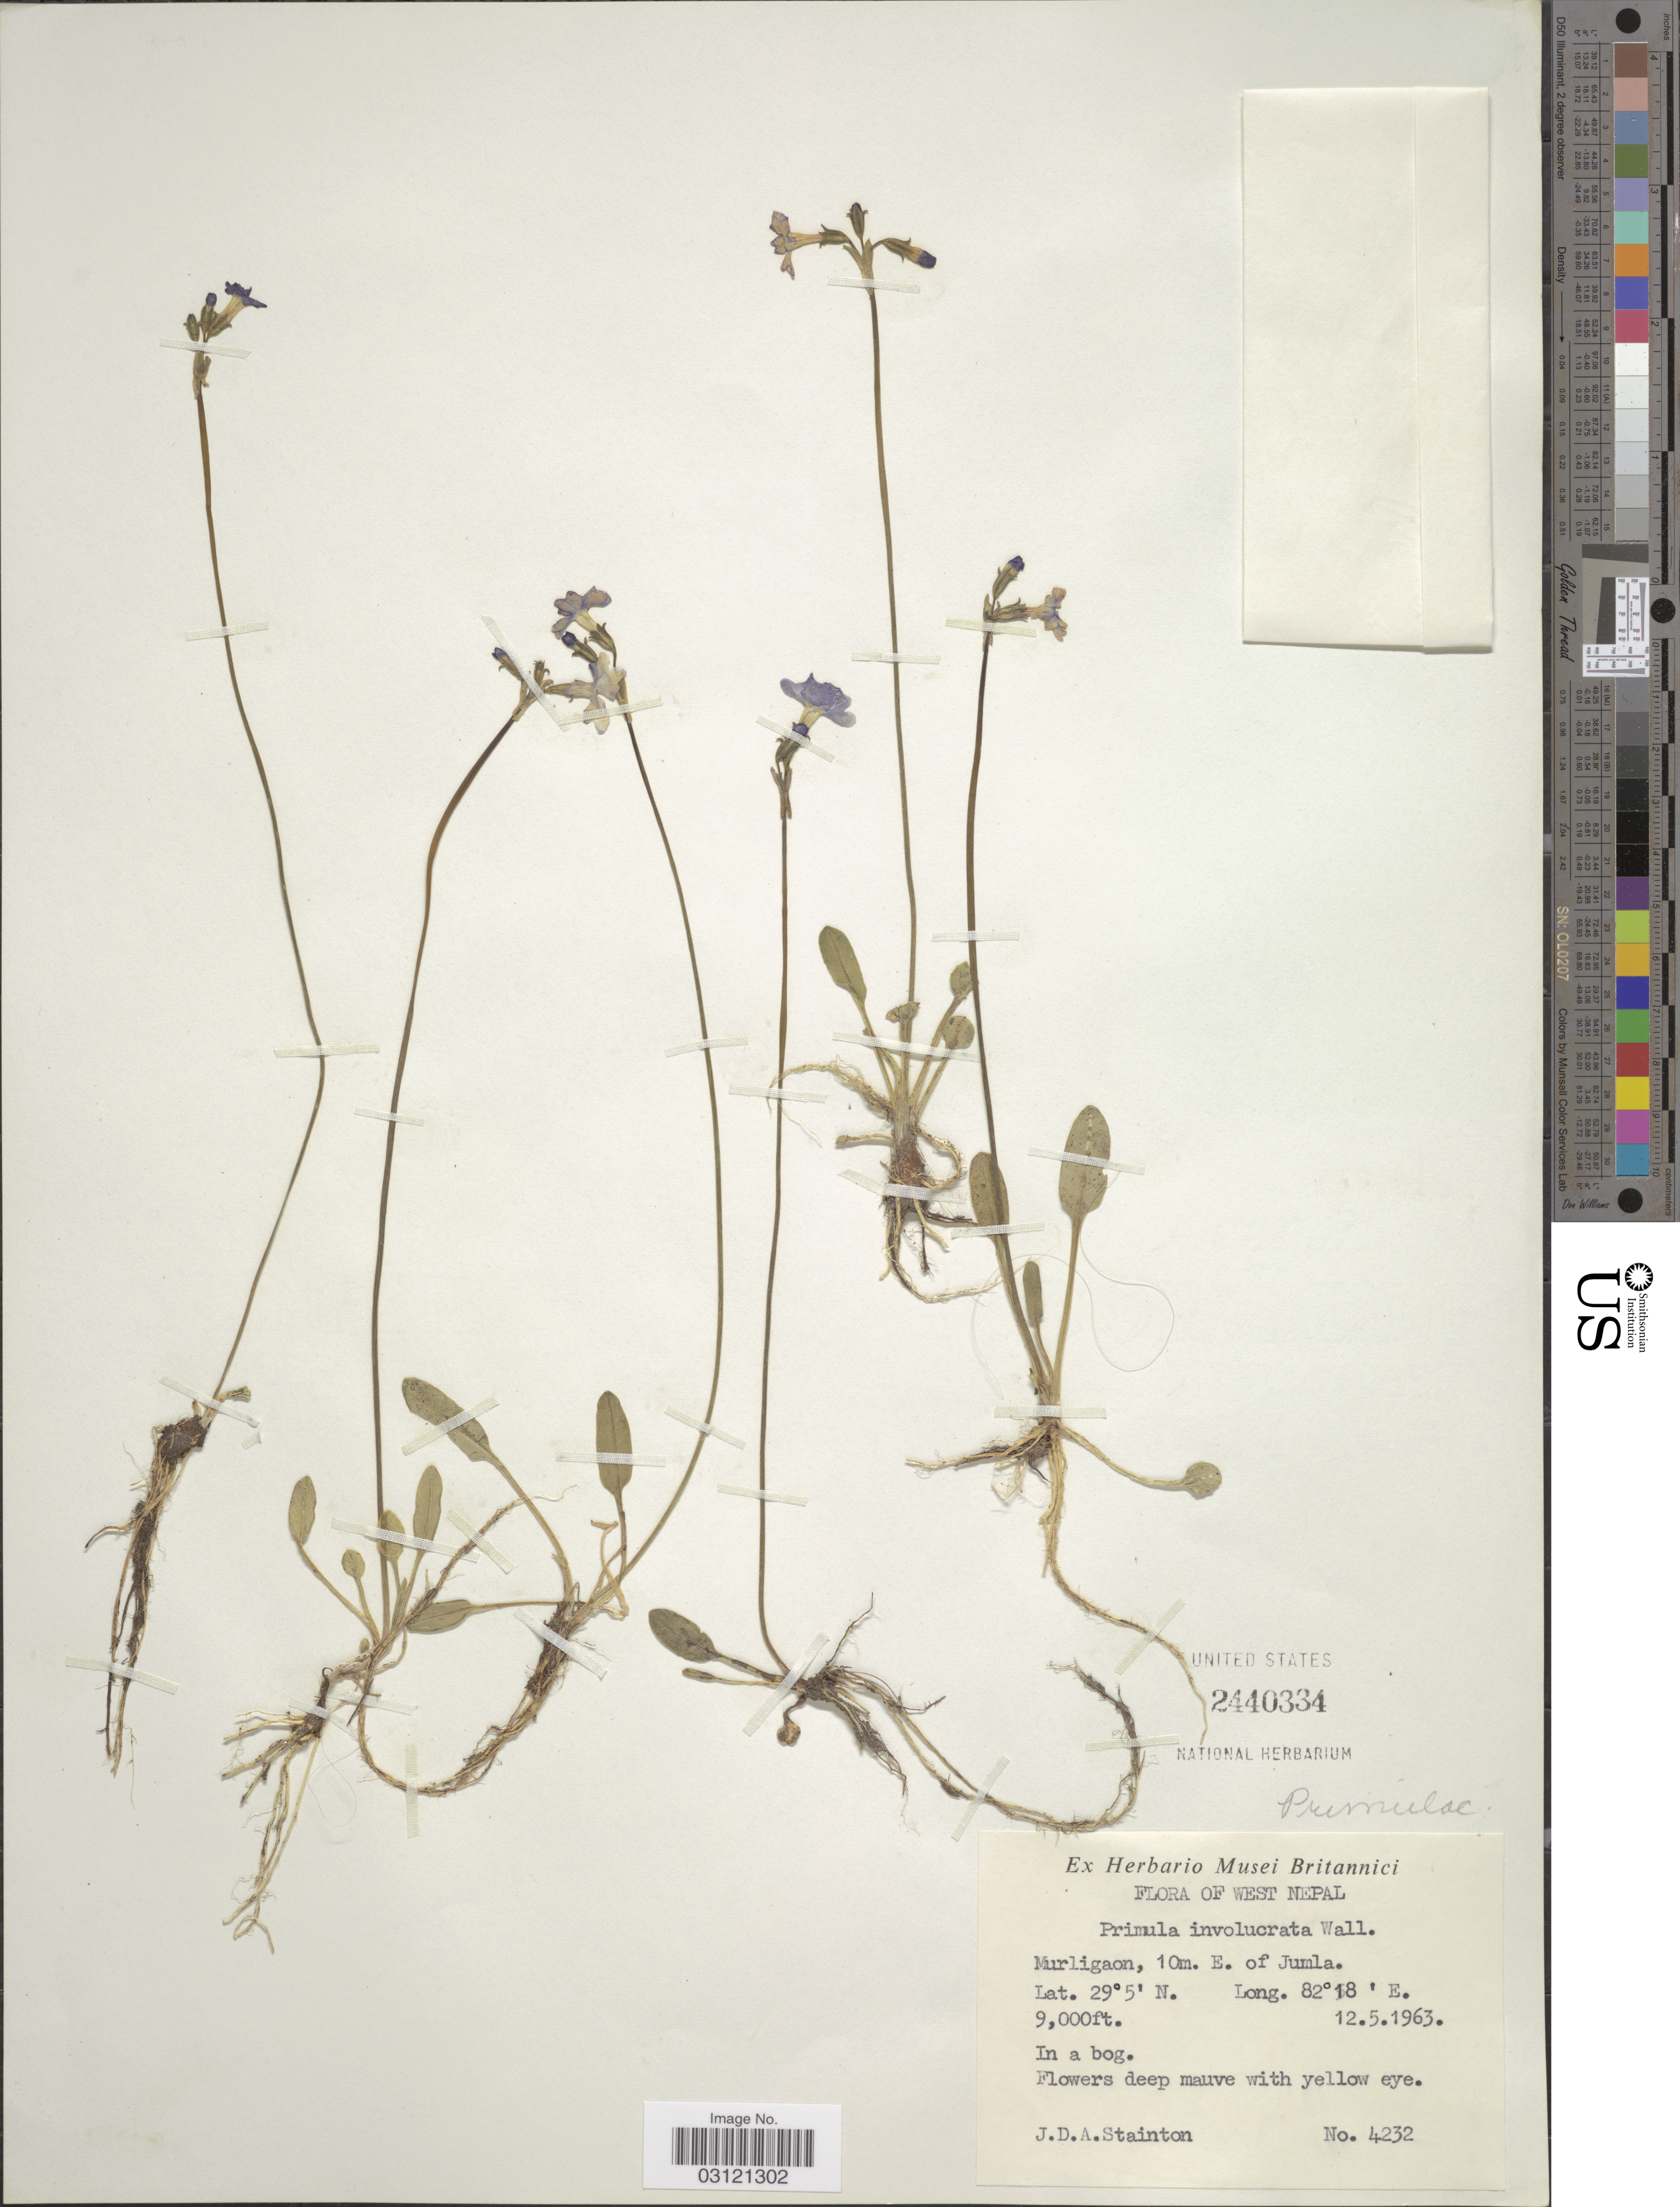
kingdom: Plantae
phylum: Tracheophyta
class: Magnoliopsida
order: Ericales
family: Primulaceae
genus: Primula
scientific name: Primula involucrata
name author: Wall. ex Duby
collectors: J. Stainton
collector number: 4232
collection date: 1963-05-12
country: Nepal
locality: West Nepal, Murligaon, 10m. E. of Jumla.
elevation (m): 2743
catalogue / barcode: US 2440334